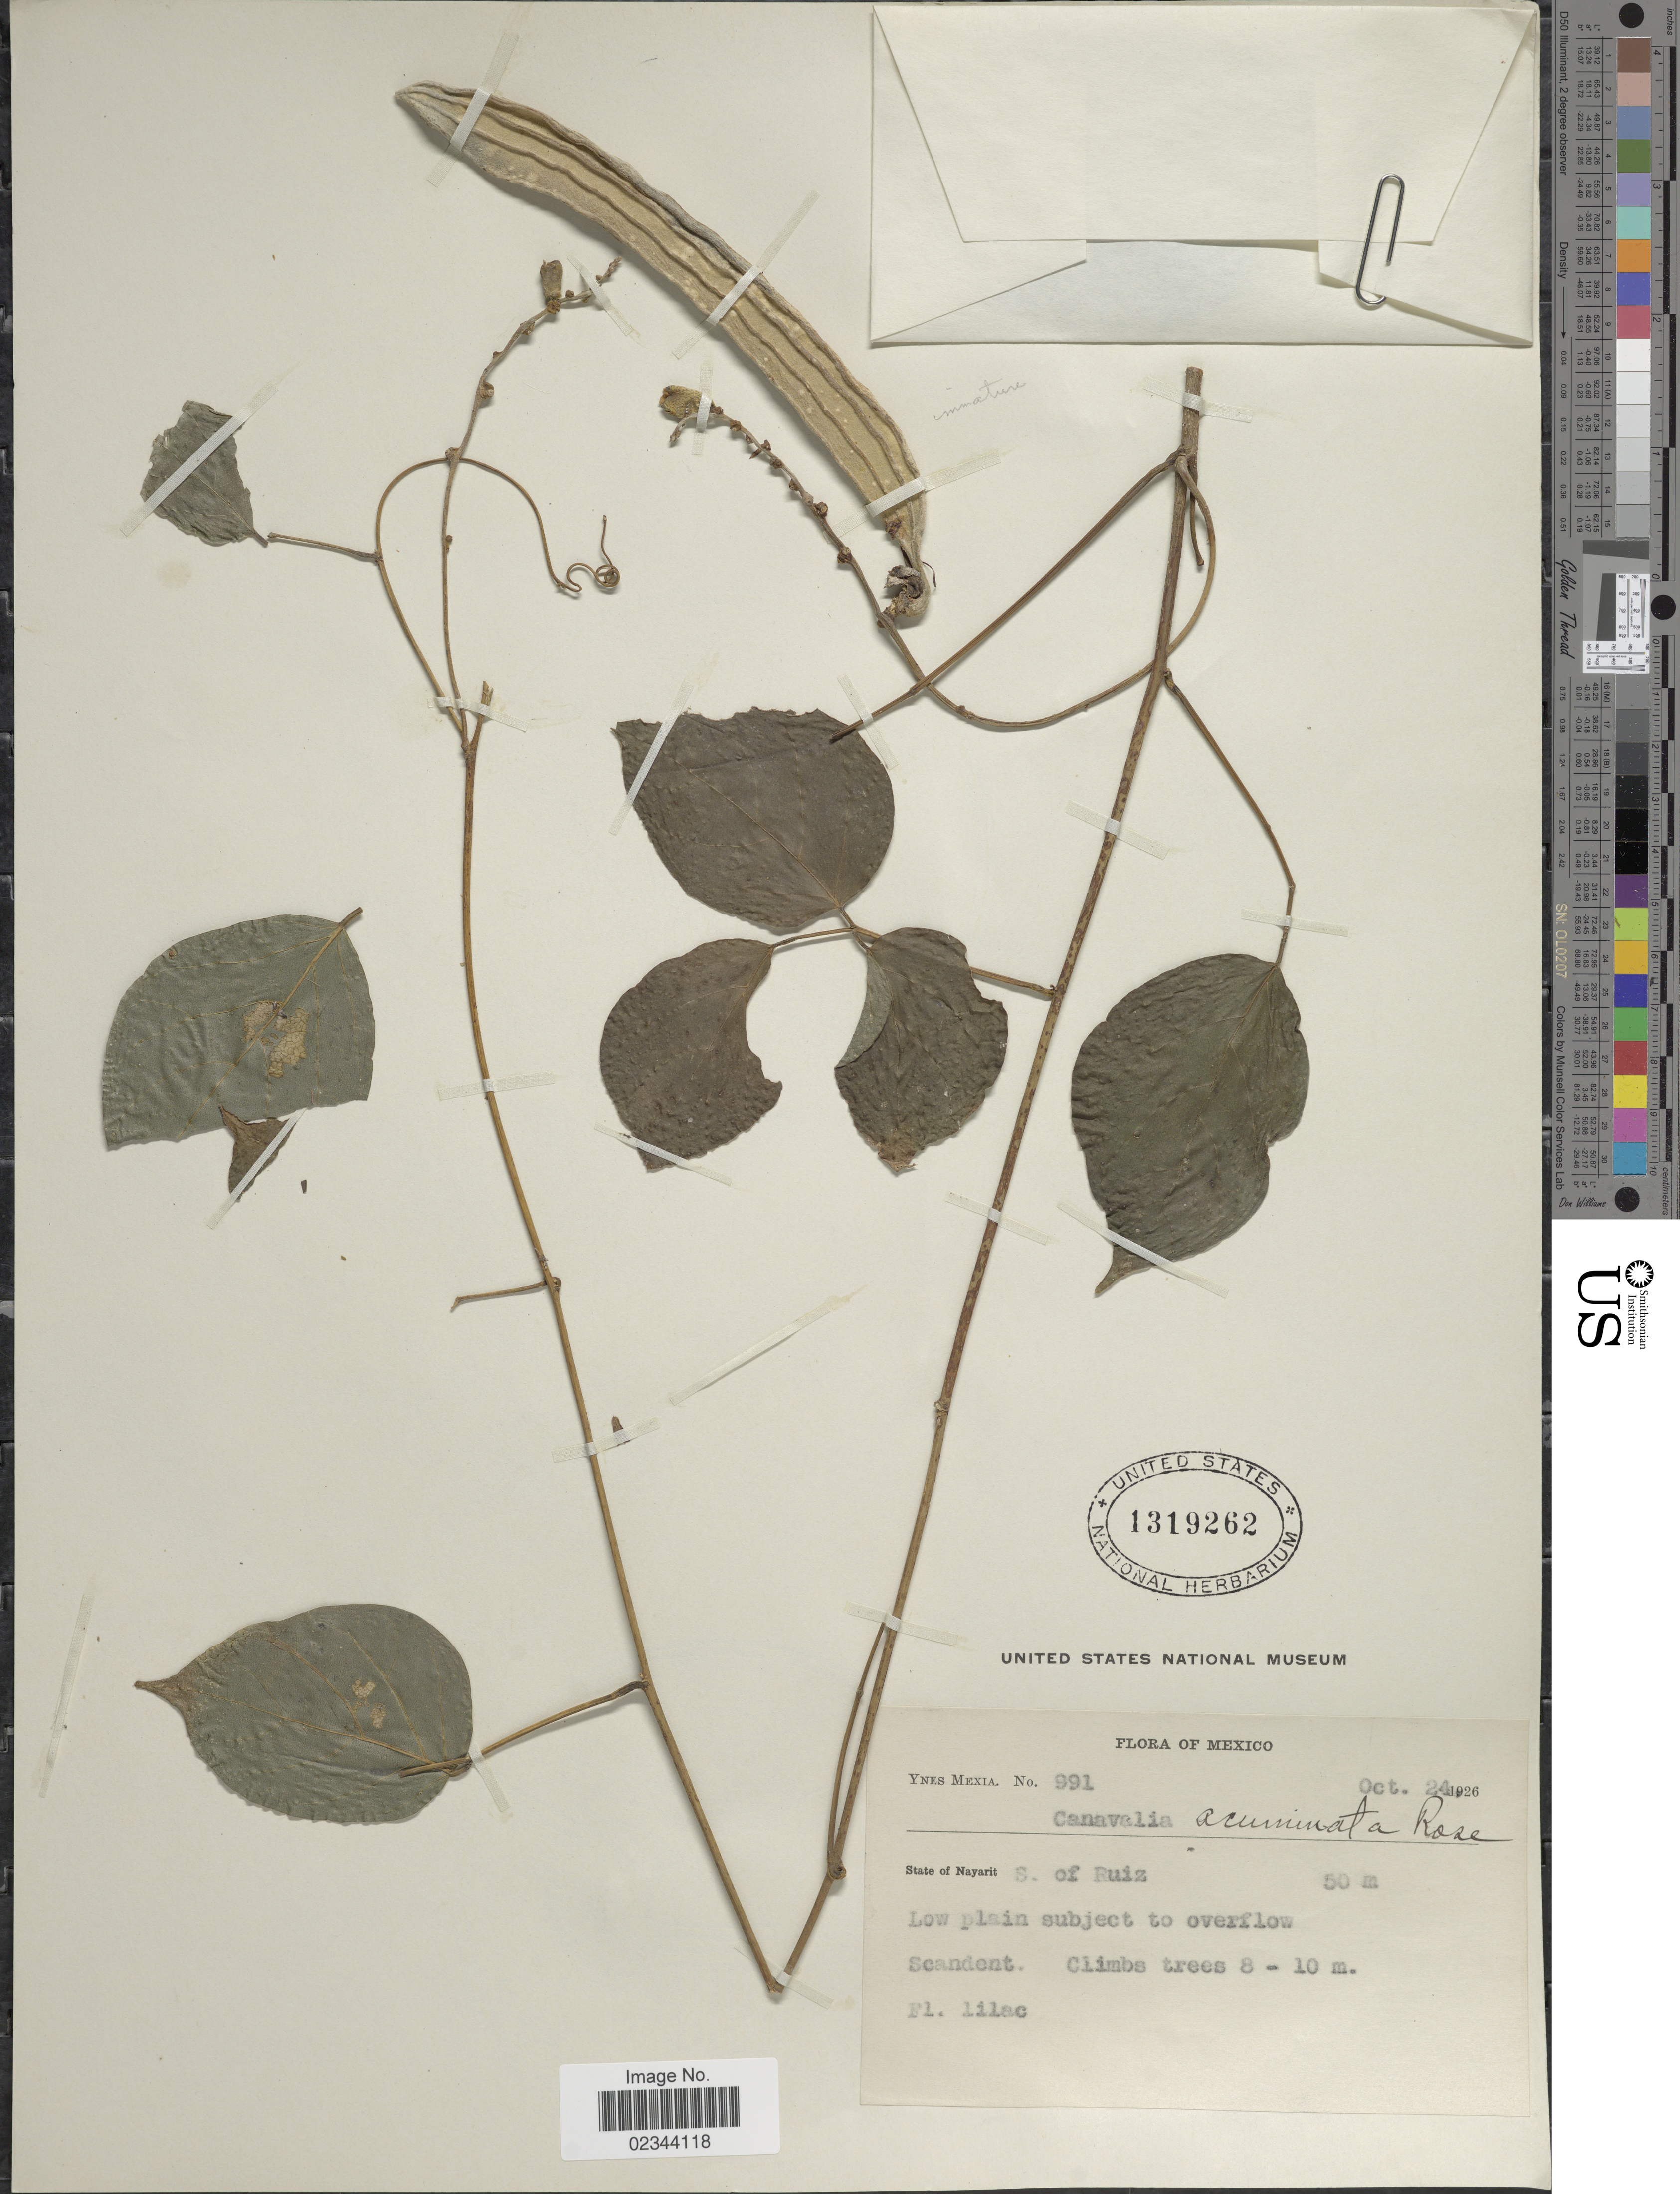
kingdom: Plantae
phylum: Tracheophyta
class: Magnoliopsida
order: Fabales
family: Fabaceae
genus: Canavalia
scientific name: Canavalia acuminata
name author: Rose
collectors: Y. Mexia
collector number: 991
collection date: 1926-10-24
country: Mexico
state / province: Nayarit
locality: S. of Ruiz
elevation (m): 50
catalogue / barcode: US 1319262